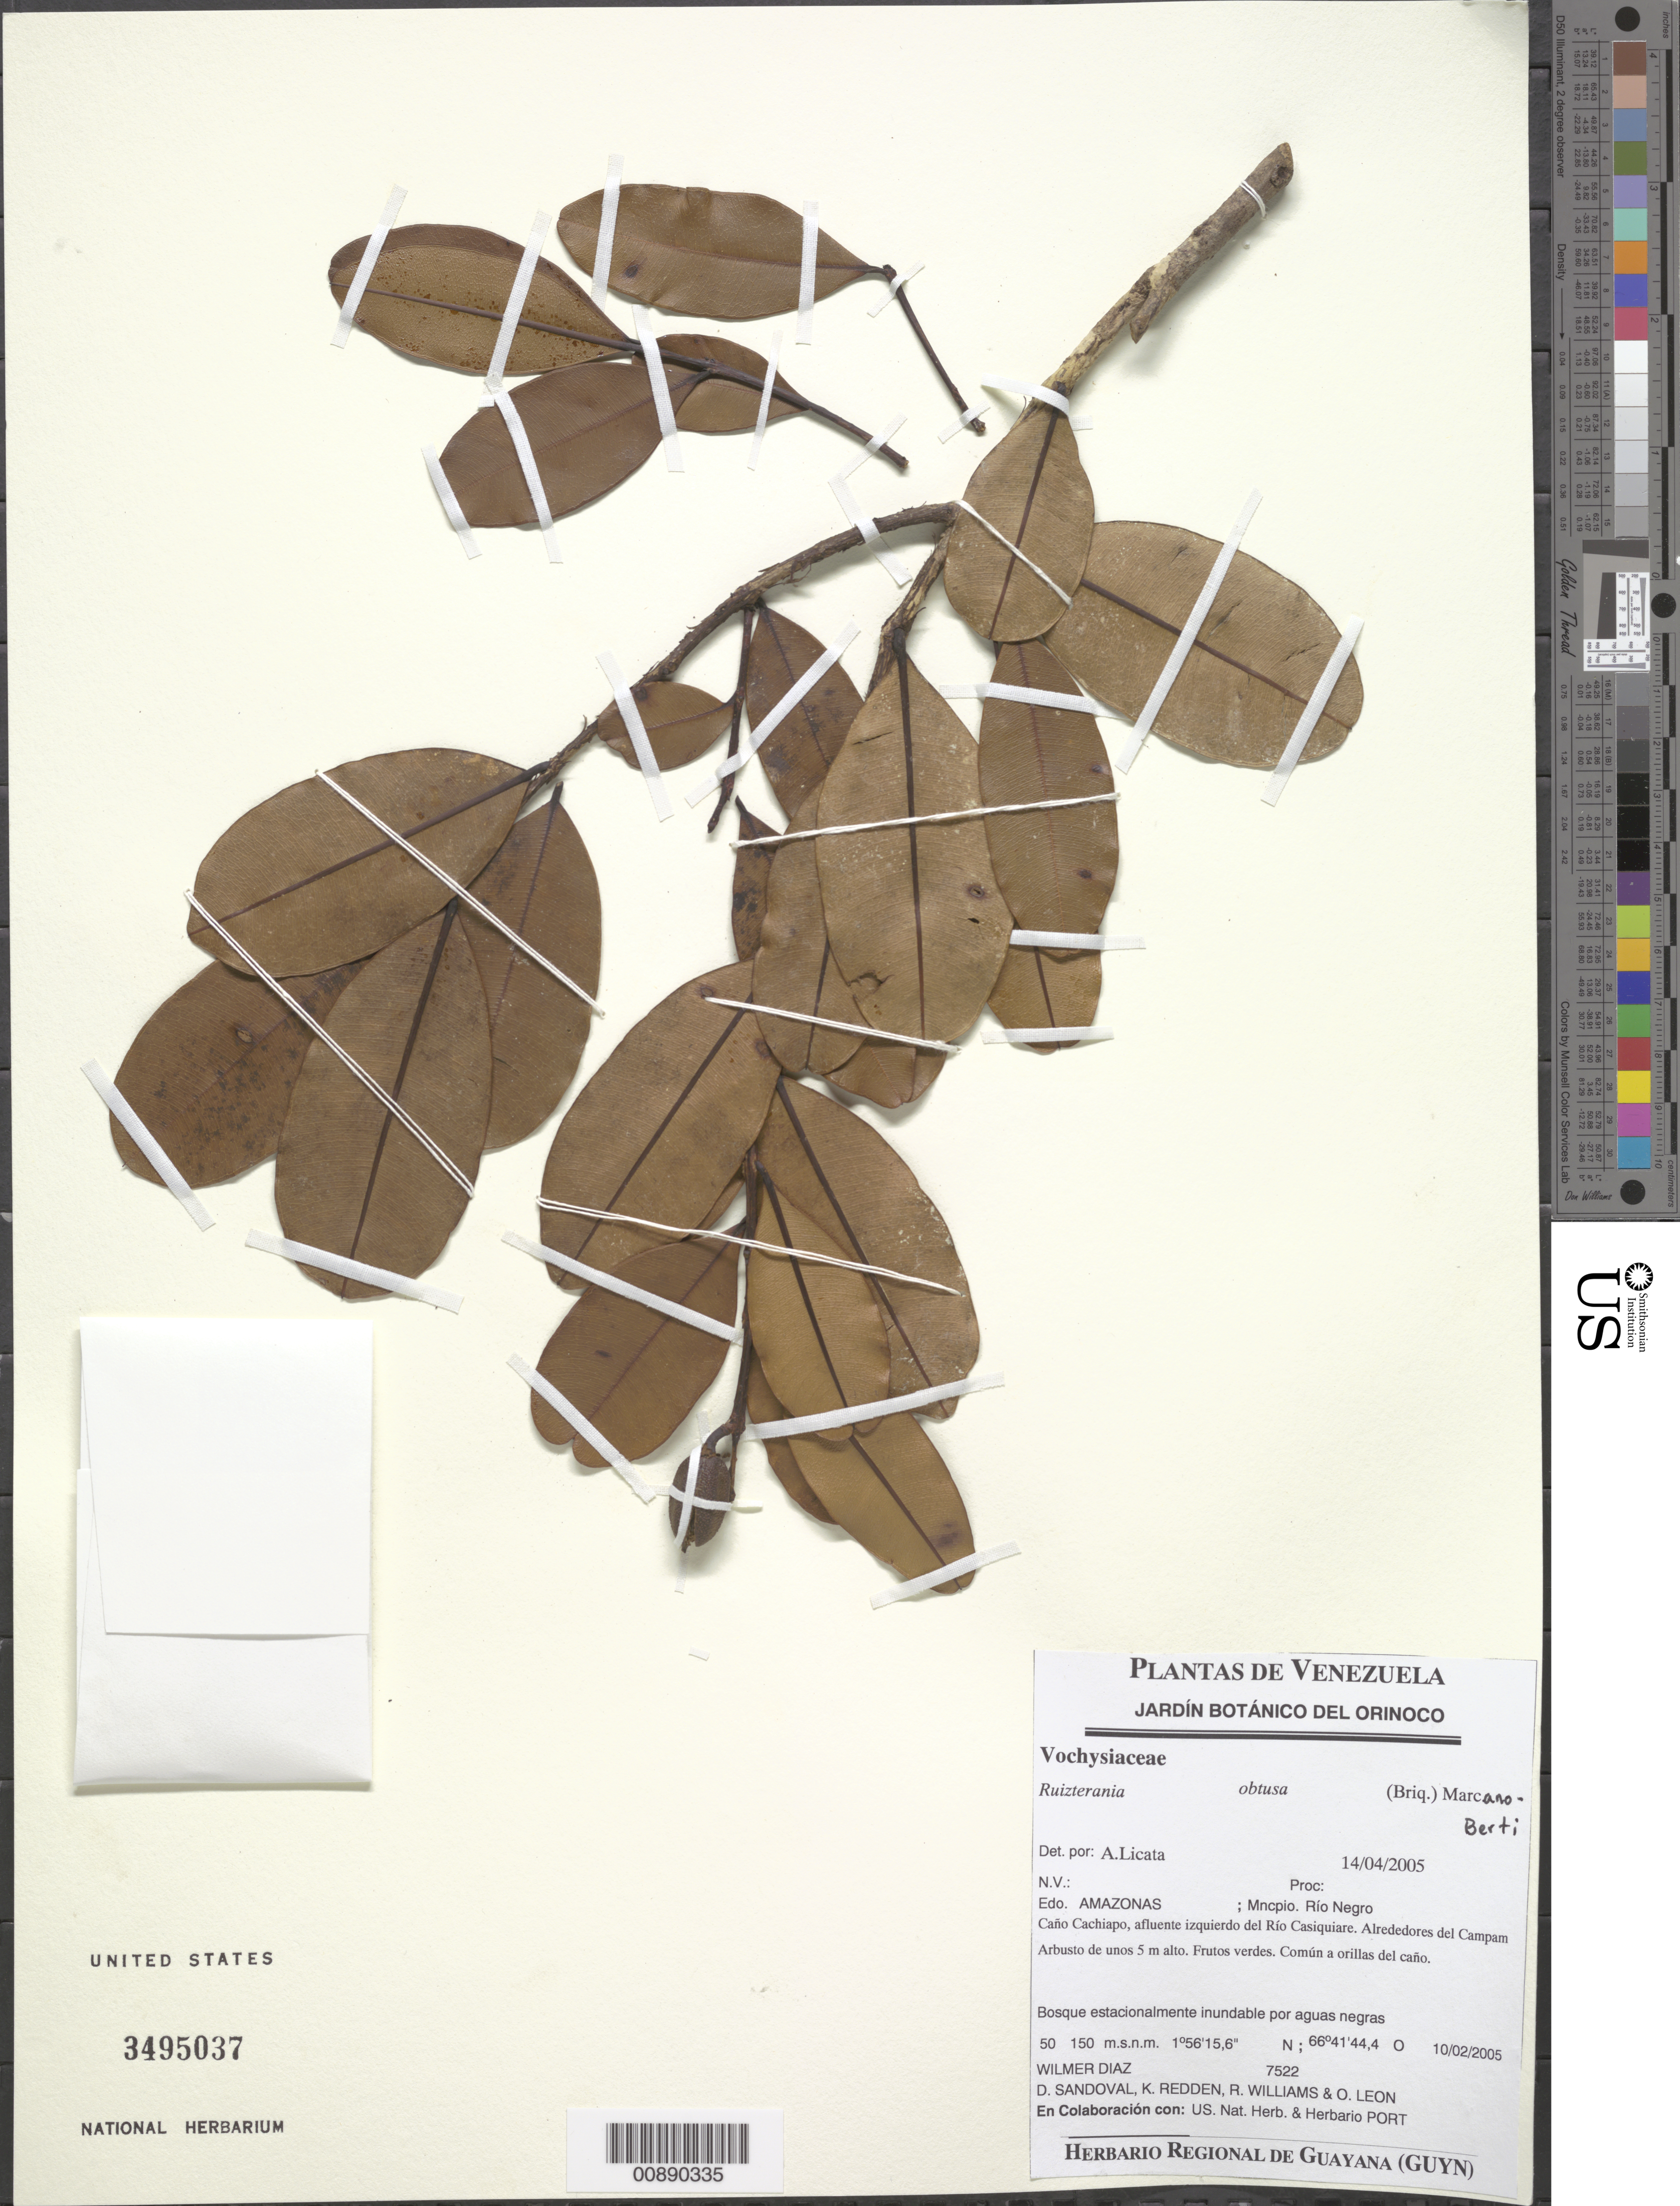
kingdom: Plantae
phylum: Tracheophyta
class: Magnoliopsida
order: Myrtales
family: Vochysiaceae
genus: Ruizterania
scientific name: Ruizterania obtusata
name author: (Briq.) Marc.-Berti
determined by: Licata, A., (PORT), Univ. Nac. Exp. de los Llanos Ezequiel Zamora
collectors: W. Díaz P., D. Sandoval, K. M. Redden, R. Williams & O. León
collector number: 7522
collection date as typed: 10-Feb-05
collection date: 2005-02-10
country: Venezuela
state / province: Amazonas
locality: Mun. Río Negro, Caño Cachiapo, afluente del Río Casiquaire, alrededores del Campamento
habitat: Bosque estacionalmente inundable por aguas negras; a orillas del caño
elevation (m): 50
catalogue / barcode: US 3495037